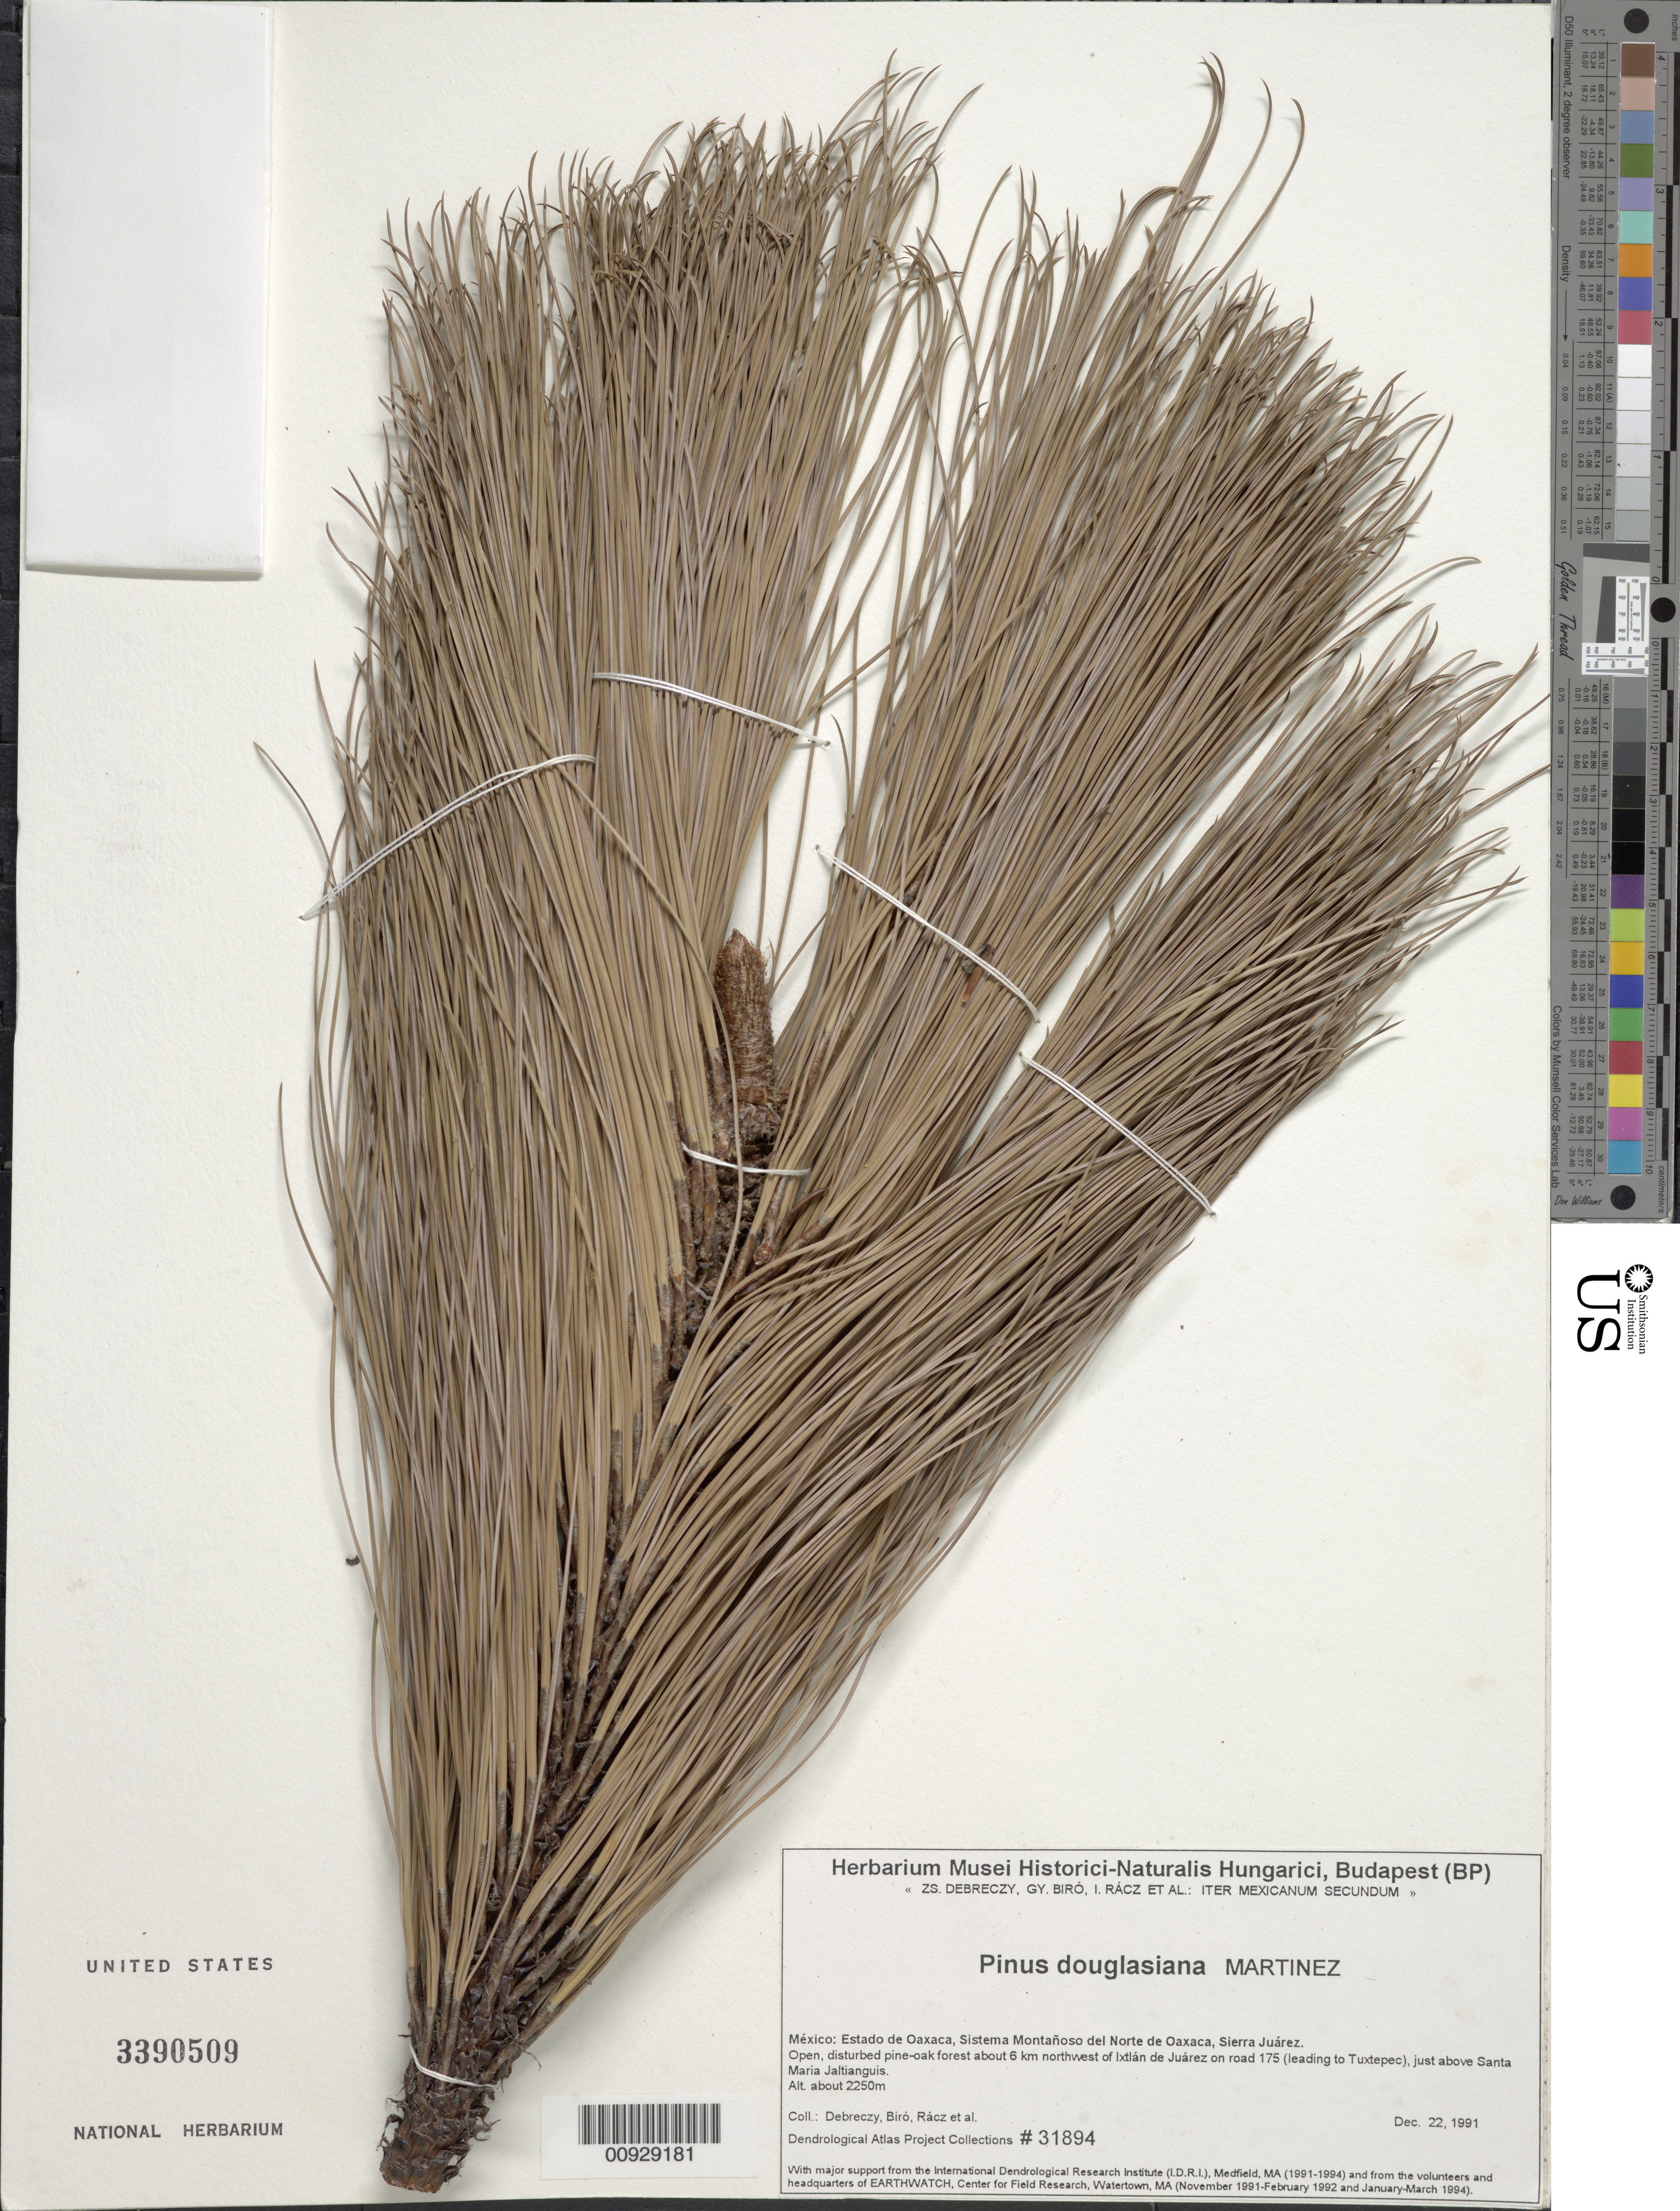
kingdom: Plantae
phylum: Tracheophyta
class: Pinopsida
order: Pinales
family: Pinaceae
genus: Pinus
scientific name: Pinus douglasiana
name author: Martínez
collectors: Z. Debreczy, G. Biro, Rácks, I. & et al.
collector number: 31894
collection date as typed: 22 Dec 1991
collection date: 1991-12-22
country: Mexico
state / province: Oaxaca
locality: Sistema Montañoso del Norte de Oaxaca, Sierra Juárez. About 6 km. northwest of Ixtlán de Juárez on road 175 (leading to Tuxtepec), just above Santa María Jaltianguis.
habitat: Open, disturbed pine-oak forest.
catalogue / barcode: US 3390509